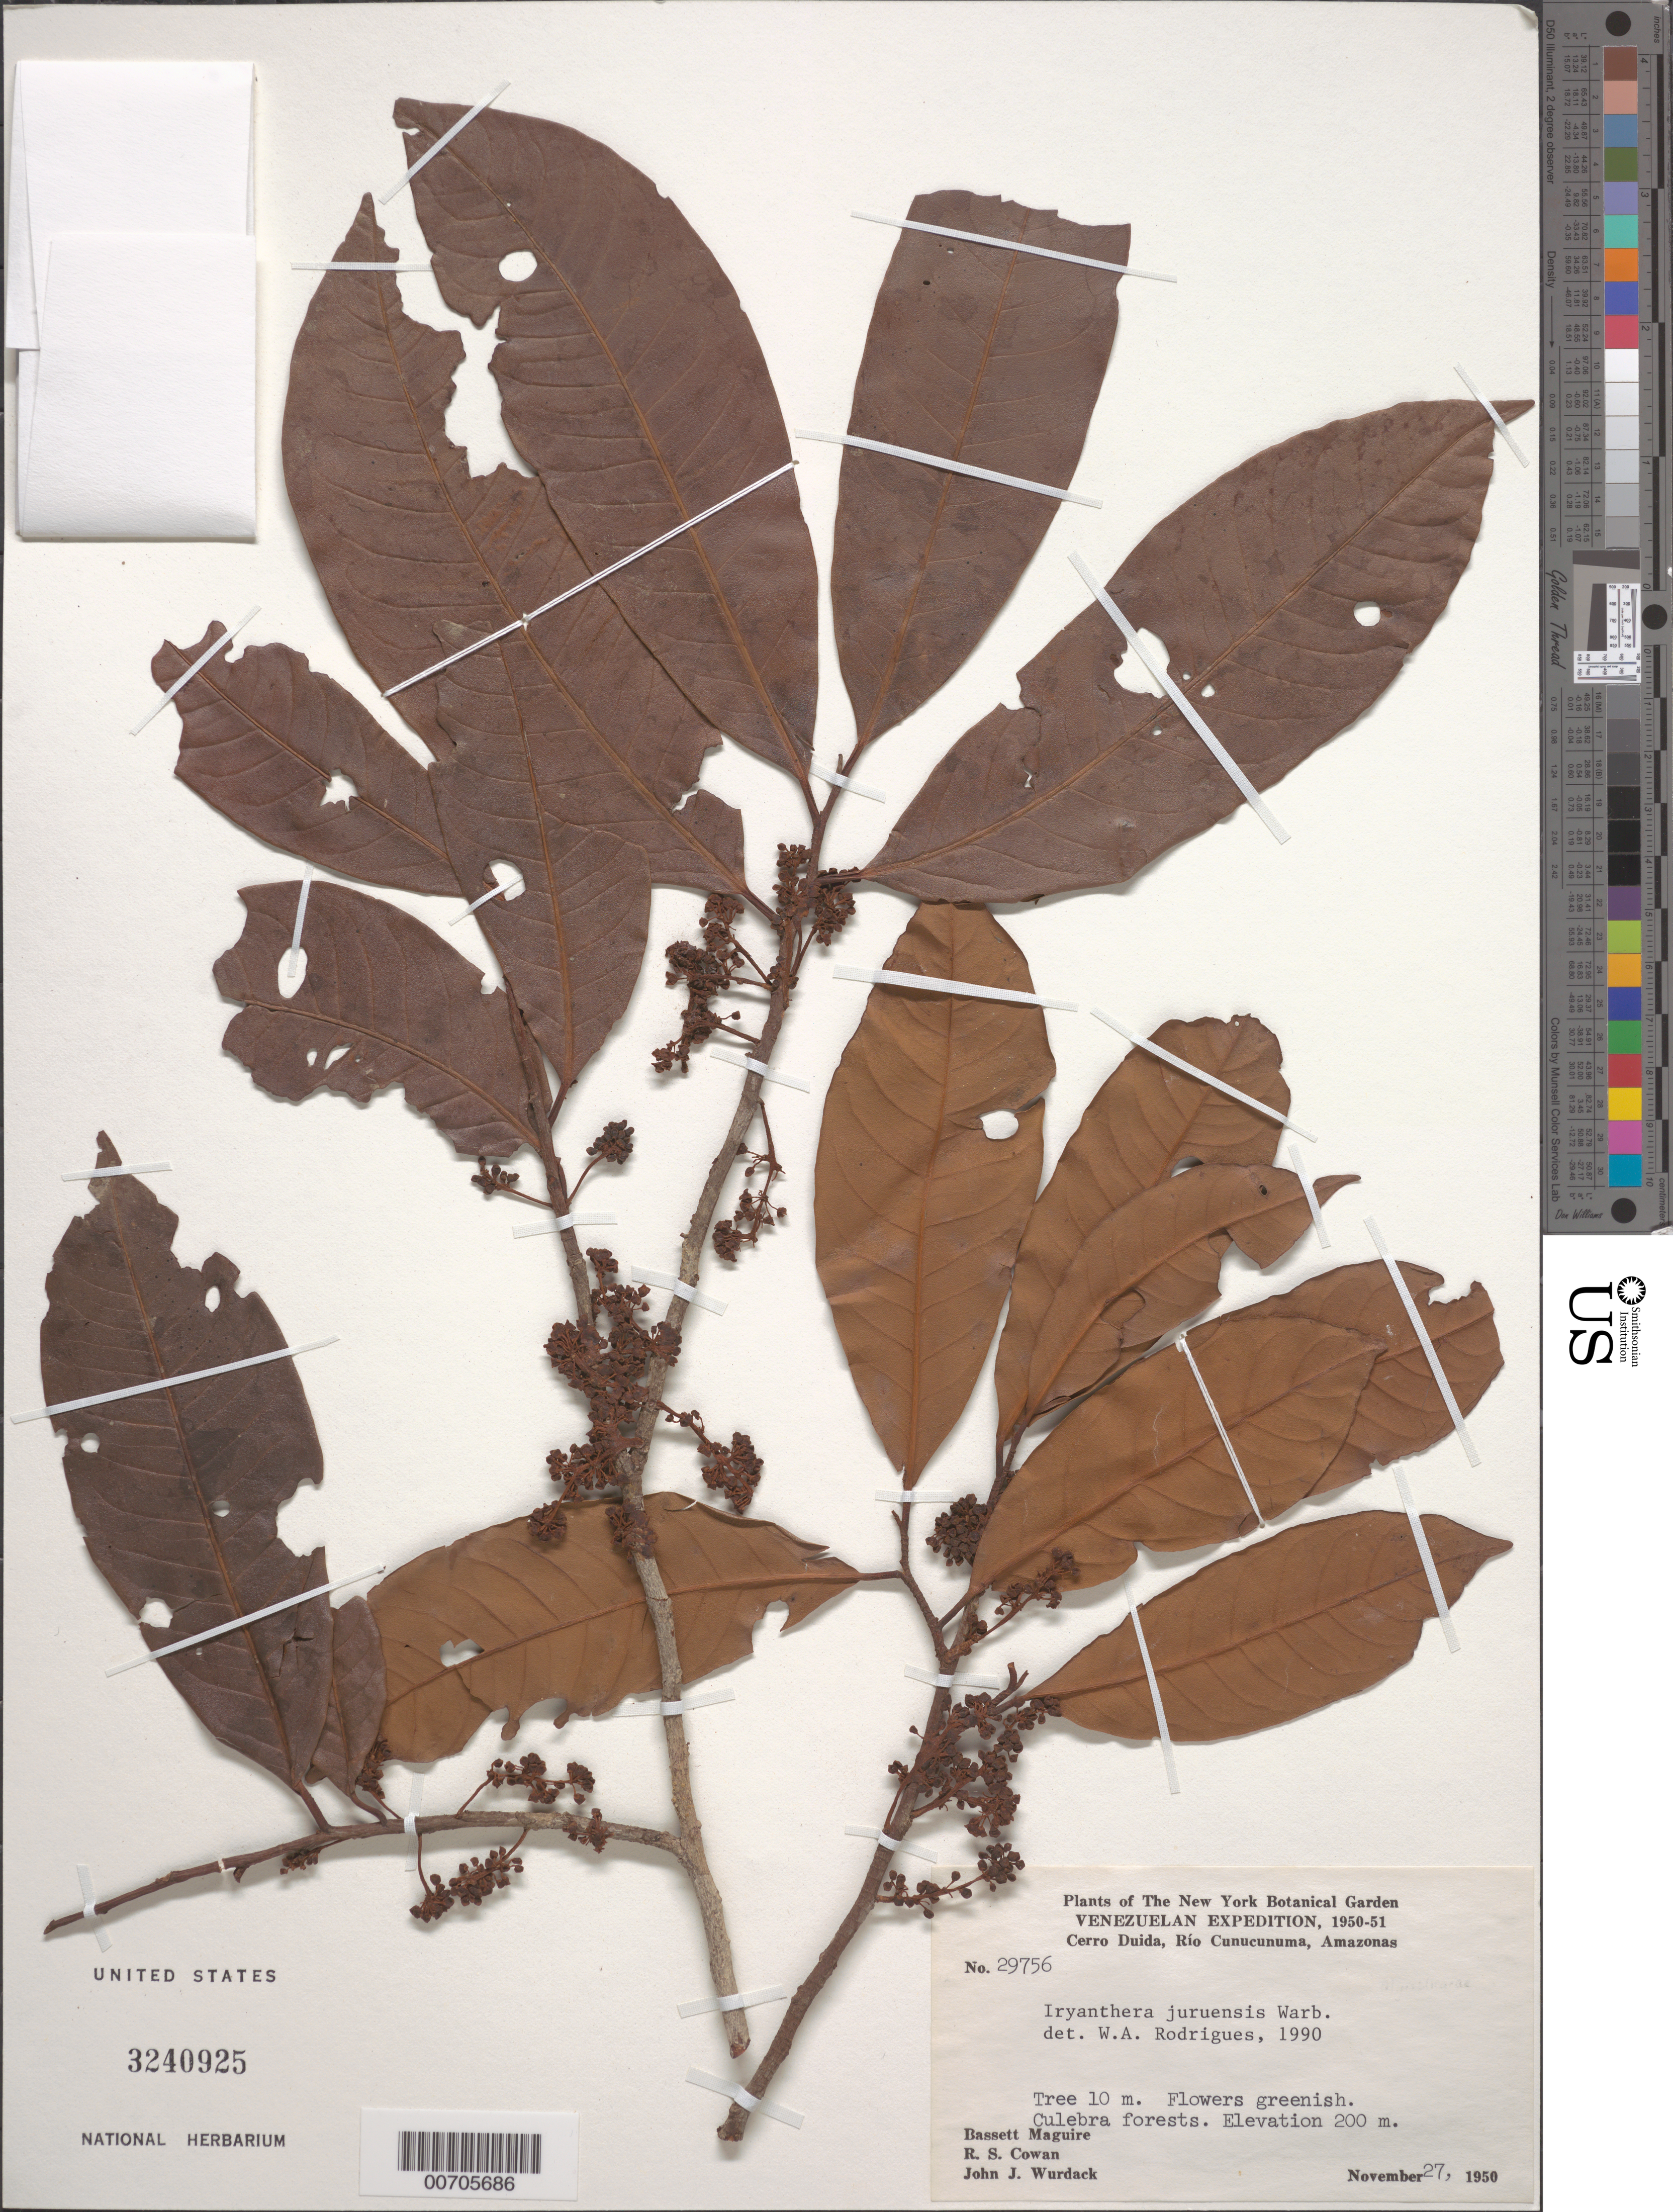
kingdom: Plantae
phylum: Tracheophyta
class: Magnoliopsida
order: Magnoliales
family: Myristicaceae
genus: Iryanthera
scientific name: Iryanthera juruensis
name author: Warb.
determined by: Rodrigues, W. A.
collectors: B. Maguire, R. S. Cowan & J. J. Wurdack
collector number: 29756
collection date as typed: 27-Nov-50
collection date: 1950-11-27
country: Venezuela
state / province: Amazonas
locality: Cerro Duida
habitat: Forest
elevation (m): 200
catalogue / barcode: US 3240925